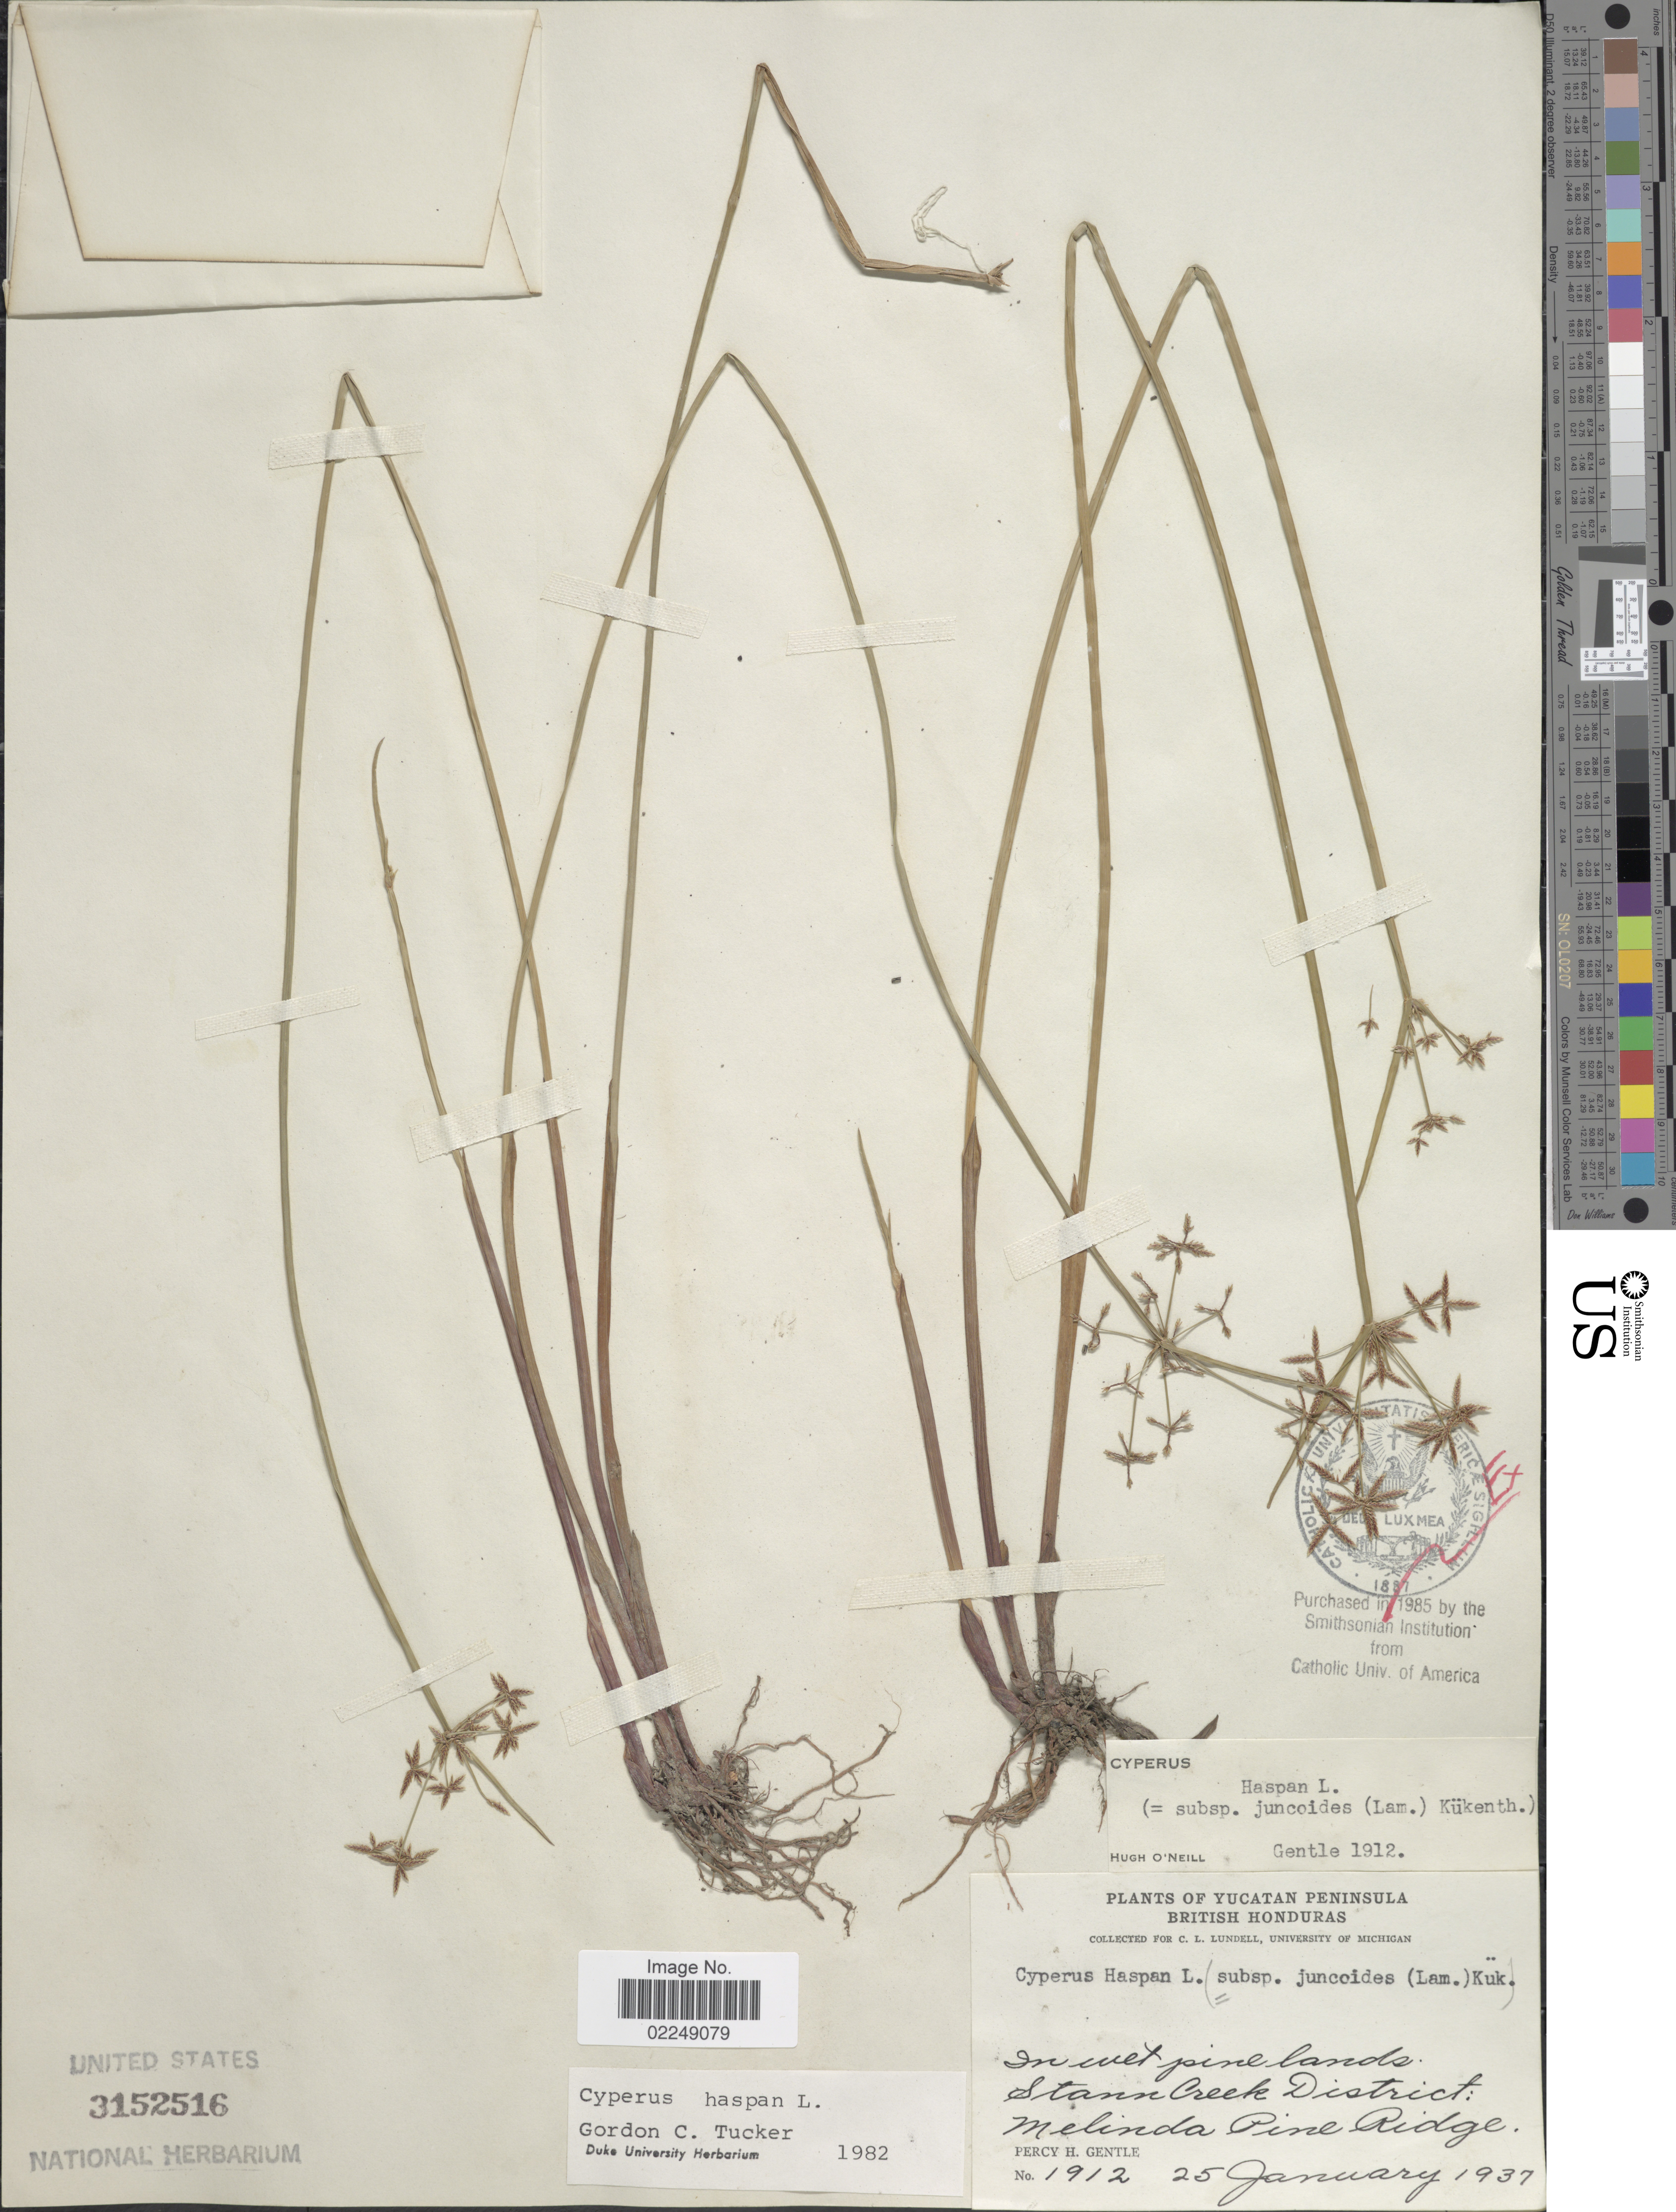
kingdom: Plantae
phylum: Tracheophyta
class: Liliopsida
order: Poales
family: Cyperaceae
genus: Cyperus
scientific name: Cyperus haspan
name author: L.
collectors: P. H. Gentle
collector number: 1912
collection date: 1937-01-25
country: Belize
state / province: Stann Creek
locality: Yucatan Peninsula, British Honduras, Stann Creek District, Melinda Pine Ridge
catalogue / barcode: US 3152516